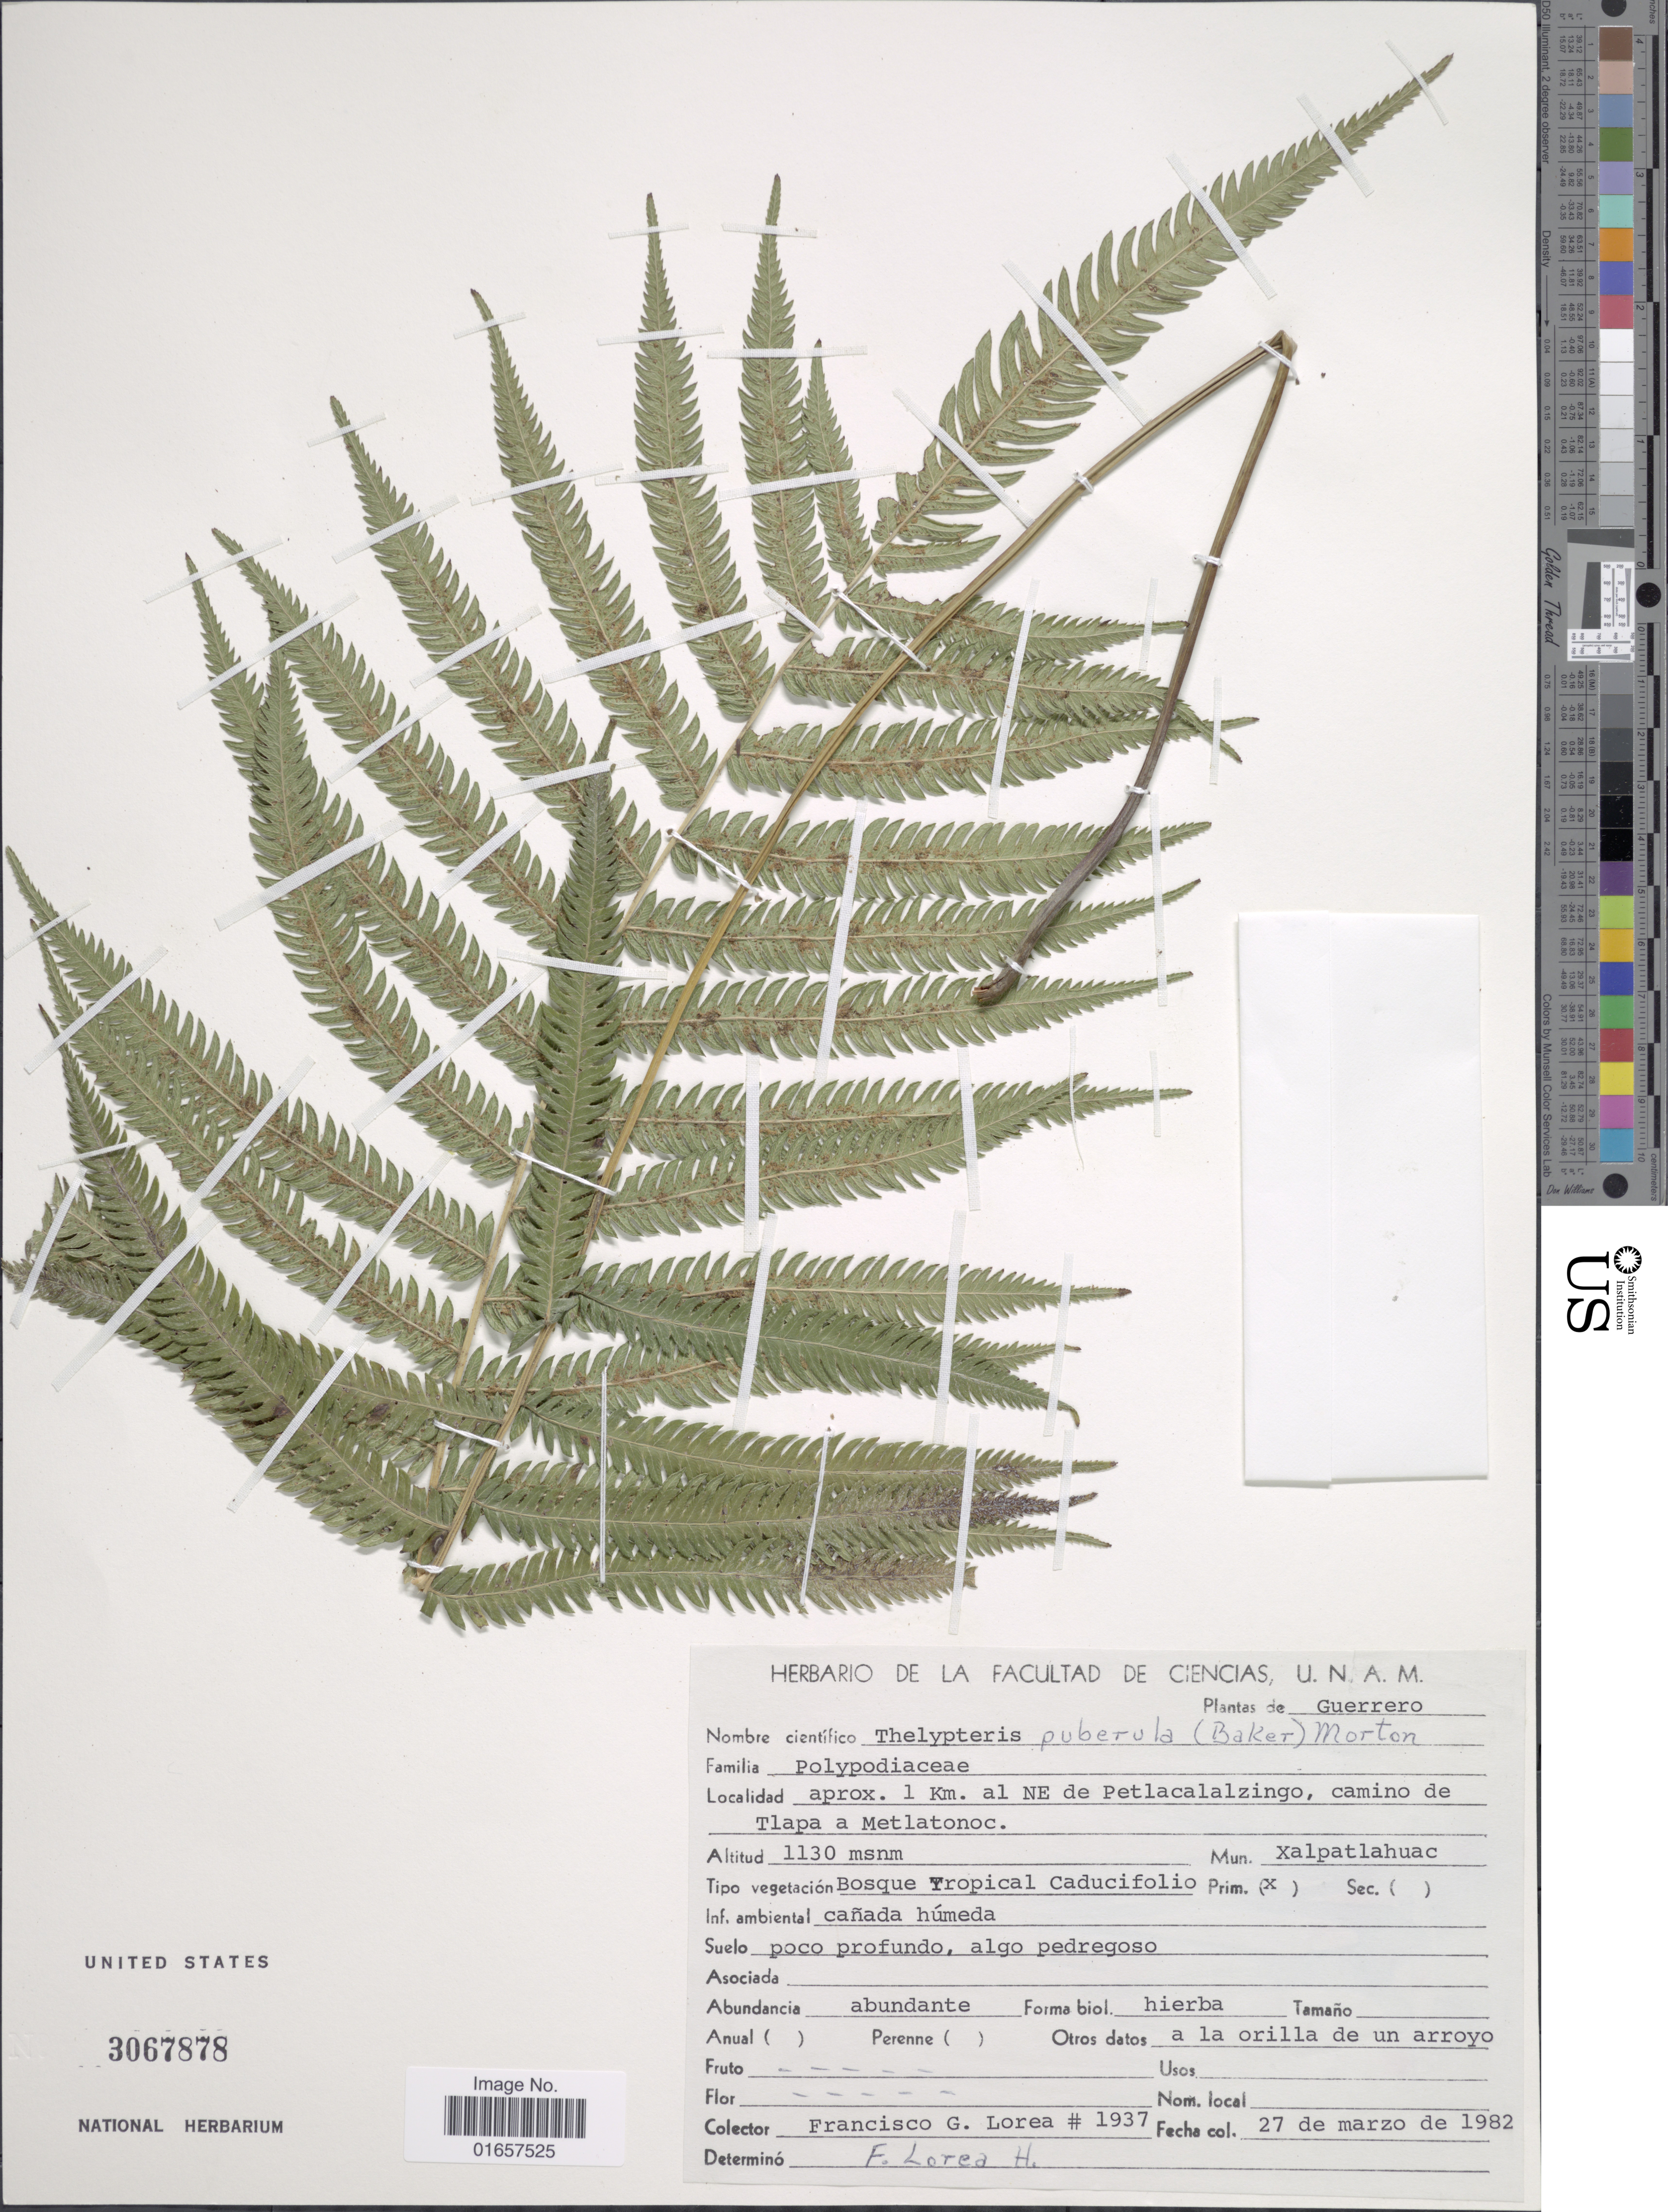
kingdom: Plantae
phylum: Tracheophyta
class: Polypodiopsida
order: Polypodiales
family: Thelypteridaceae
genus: Christella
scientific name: Christella puberula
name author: (Baker) Á. Löve & D. Löve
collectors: F. Lorea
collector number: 1937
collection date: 1982-03-27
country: Mexico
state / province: Guerrero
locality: Guerrero, aprox. 1 Km. al NE de Petlacalalzinho, camino de Tlapa a Metlatonoc. Mun. Xalpatlahuac.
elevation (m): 1130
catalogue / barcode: US 3067878